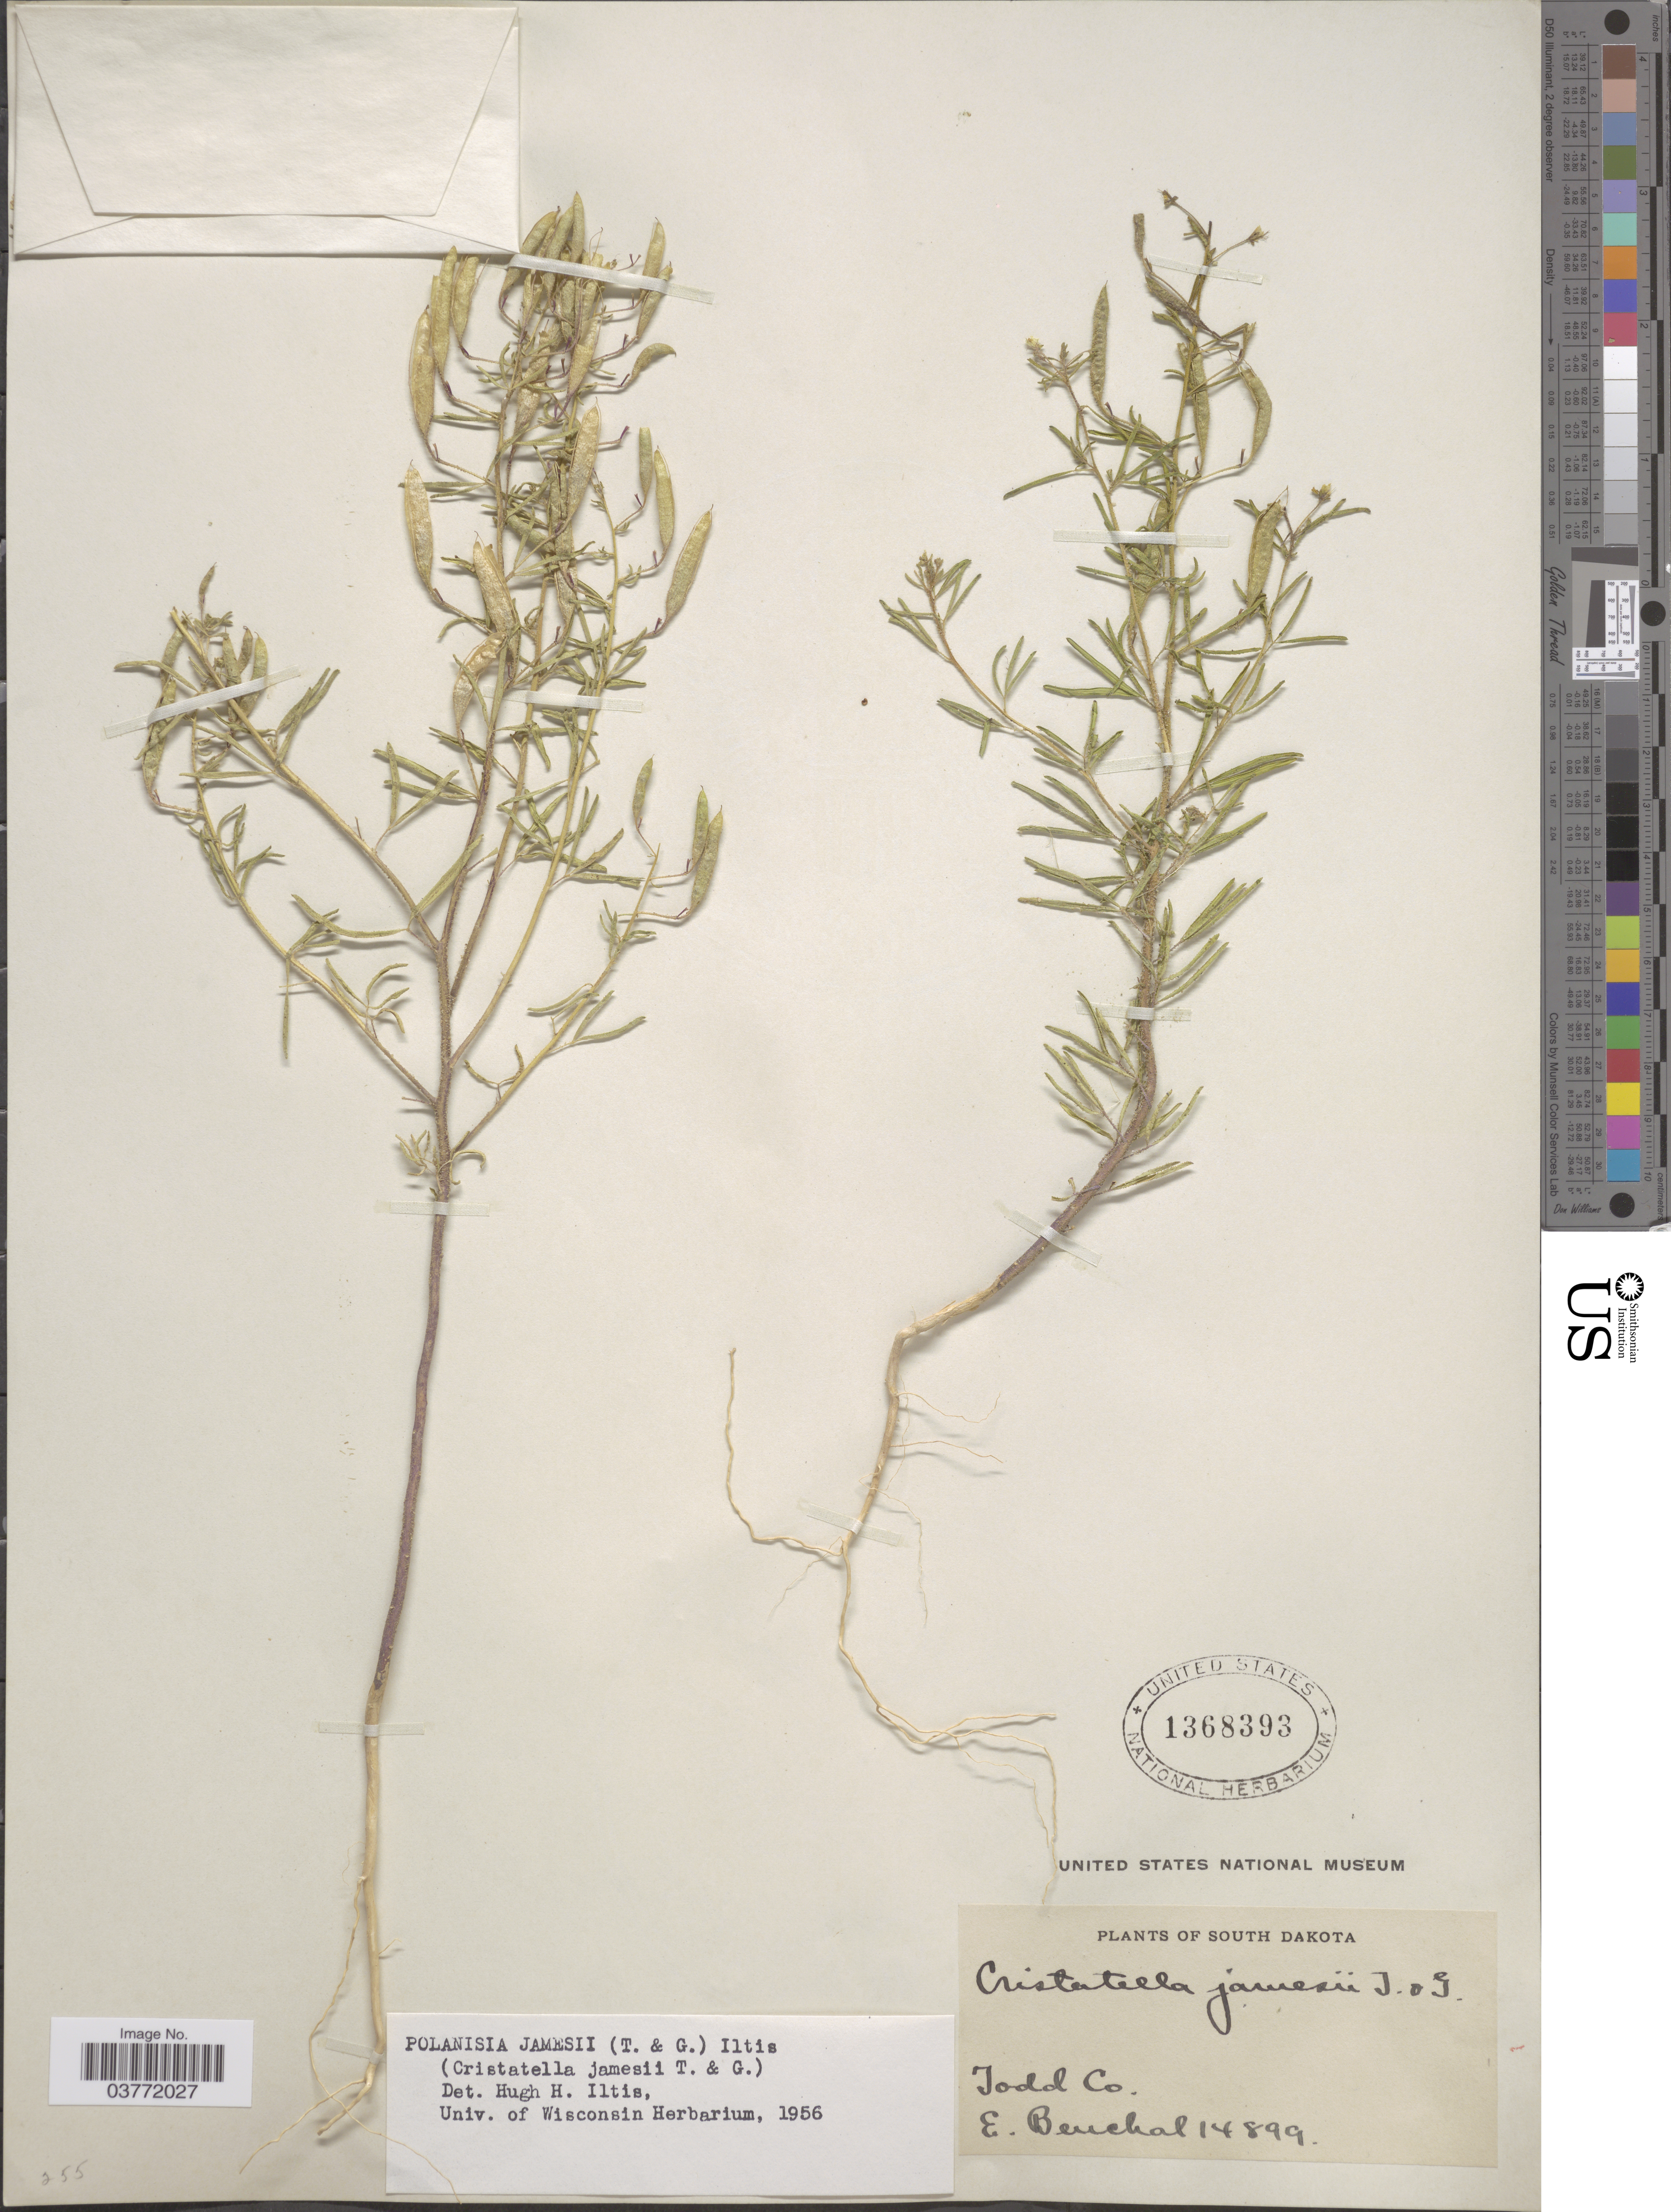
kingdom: Plantae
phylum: Tracheophyta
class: Magnoliopsida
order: Brassicales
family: Cleomaceae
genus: Polanisia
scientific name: Polanisia jamesii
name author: (Torr. & A. Gray) Iltis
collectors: E. Beuchal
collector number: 14899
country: United States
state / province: South Dakota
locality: Todd Co.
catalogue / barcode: US 1368393